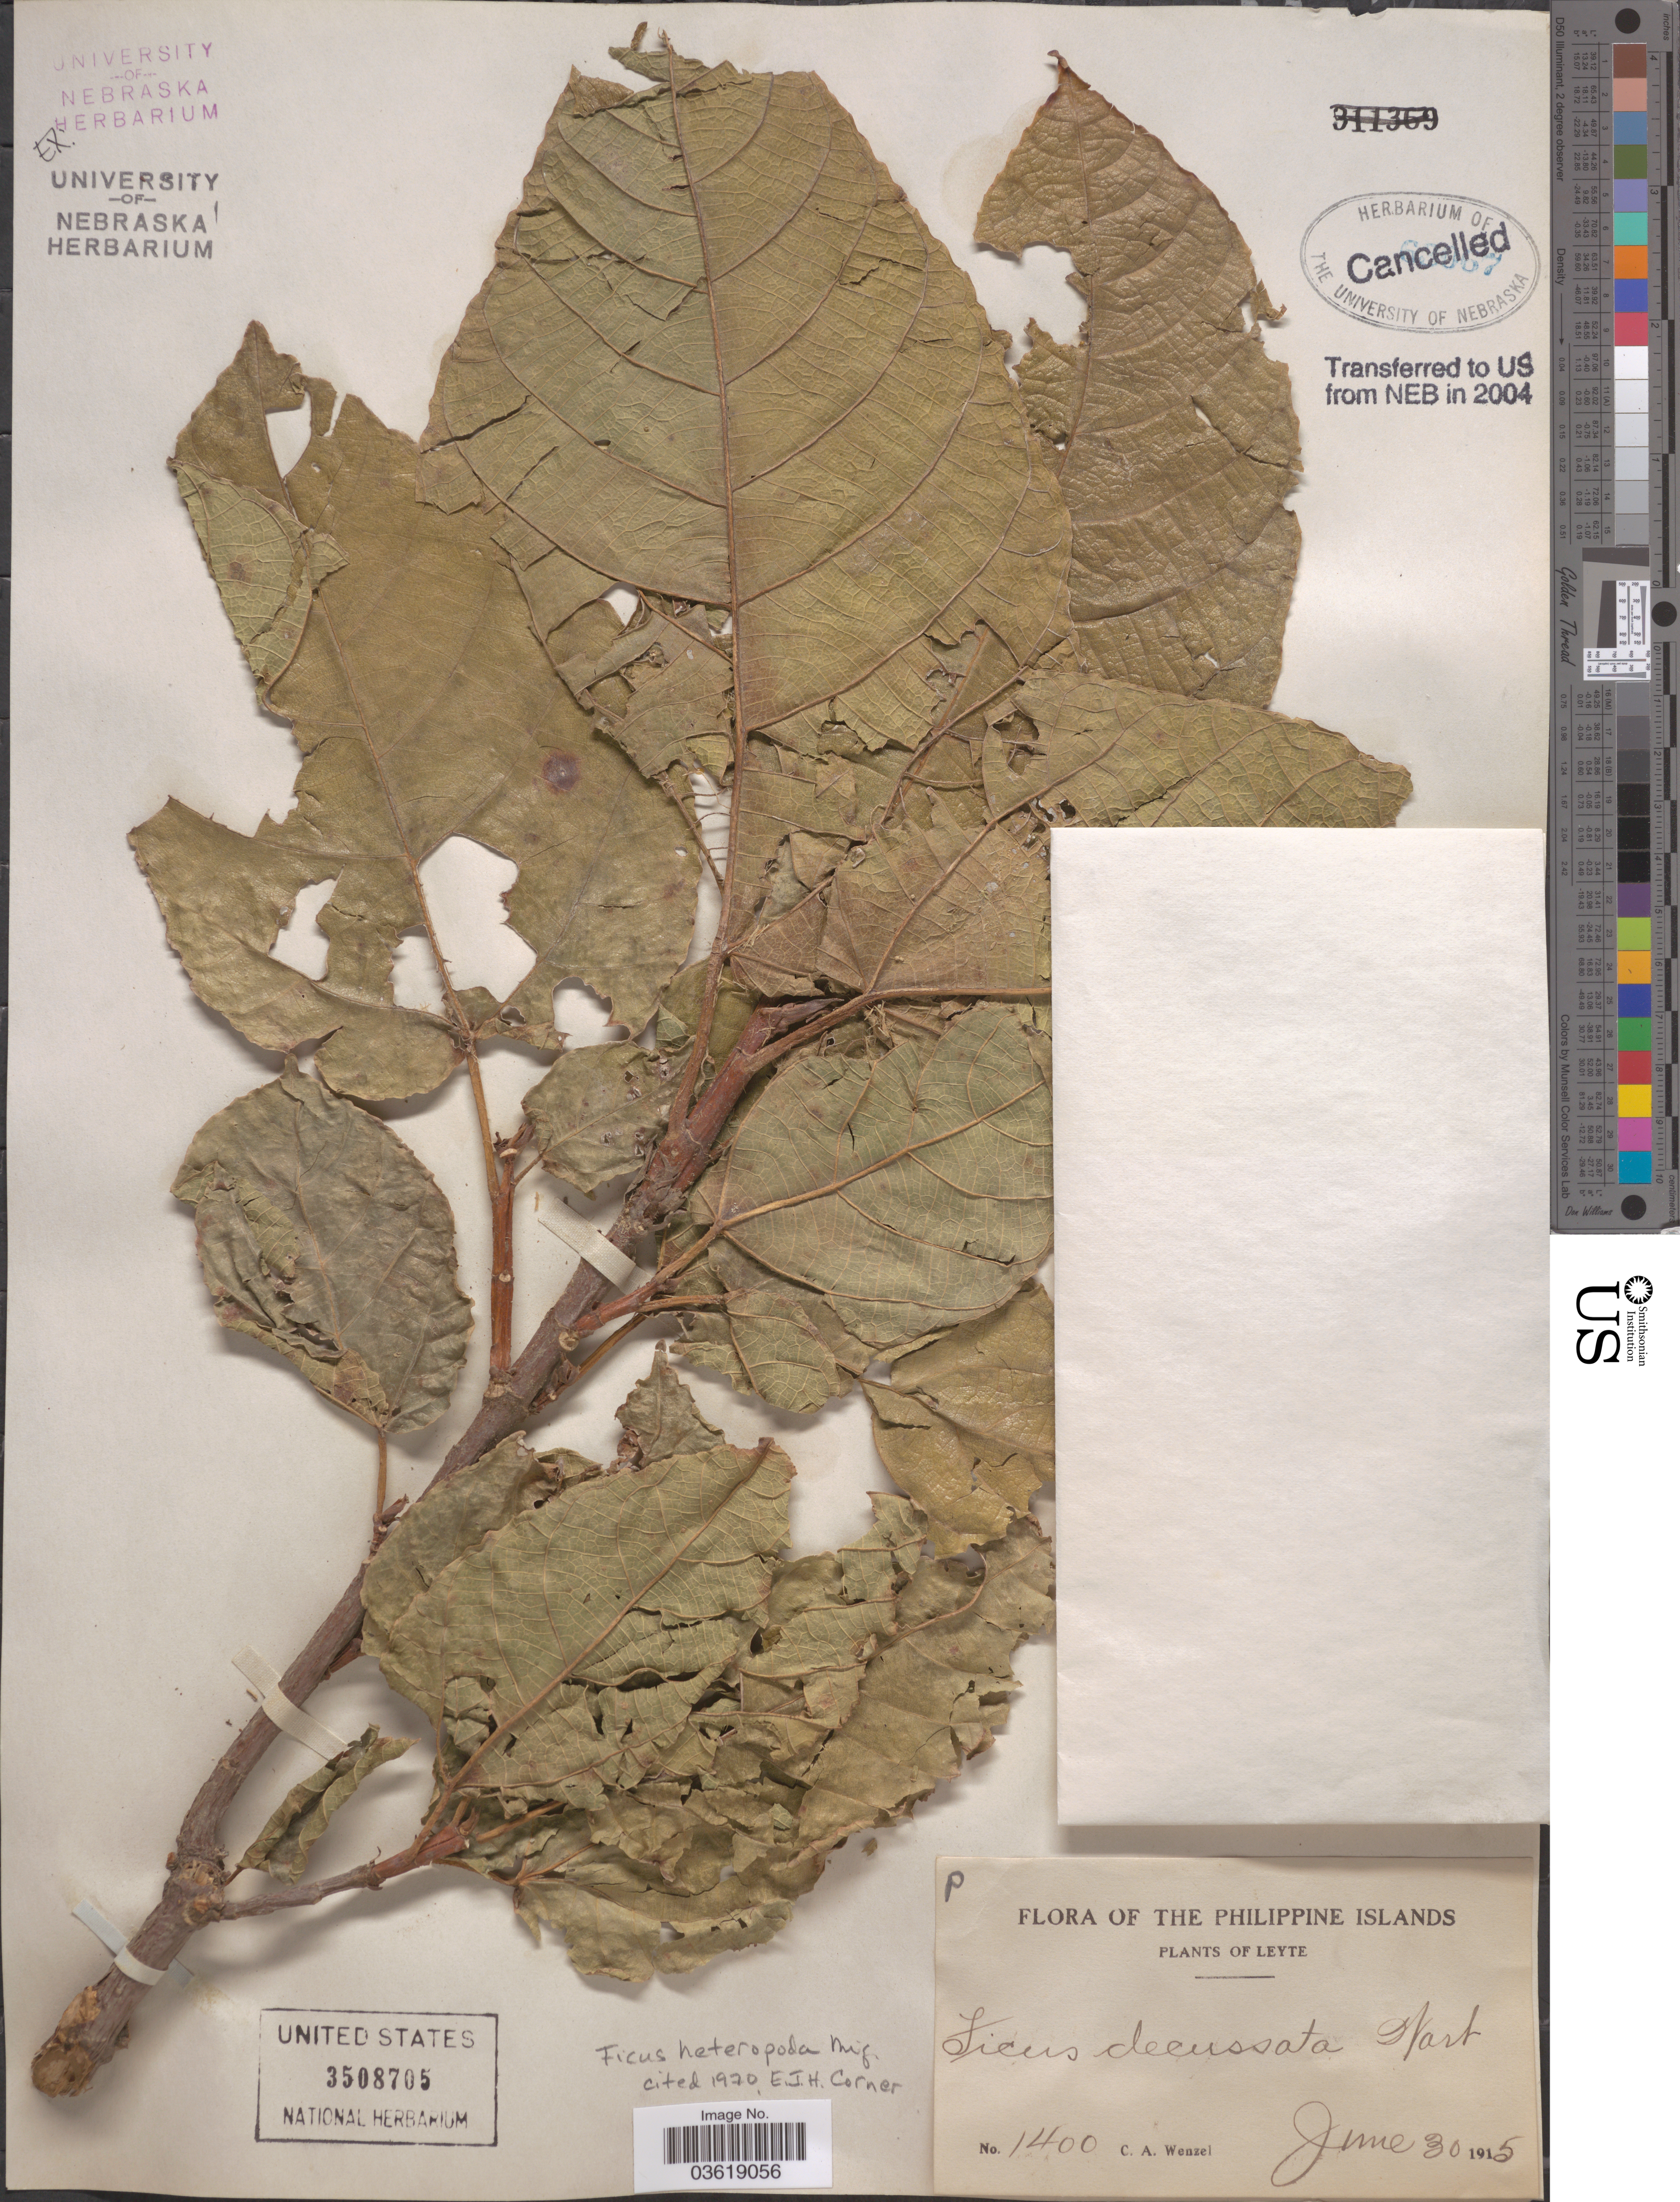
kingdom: Plantae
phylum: Tracheophyta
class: Magnoliopsida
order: Rosales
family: Moraceae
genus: Ficus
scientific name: Ficus heteropoda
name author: Miq.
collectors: C. Wenzel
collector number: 1400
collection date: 1915-06-30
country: Philippines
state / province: Eastern Visayas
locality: The Philippine Islands. Leyte.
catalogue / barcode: US 3508705